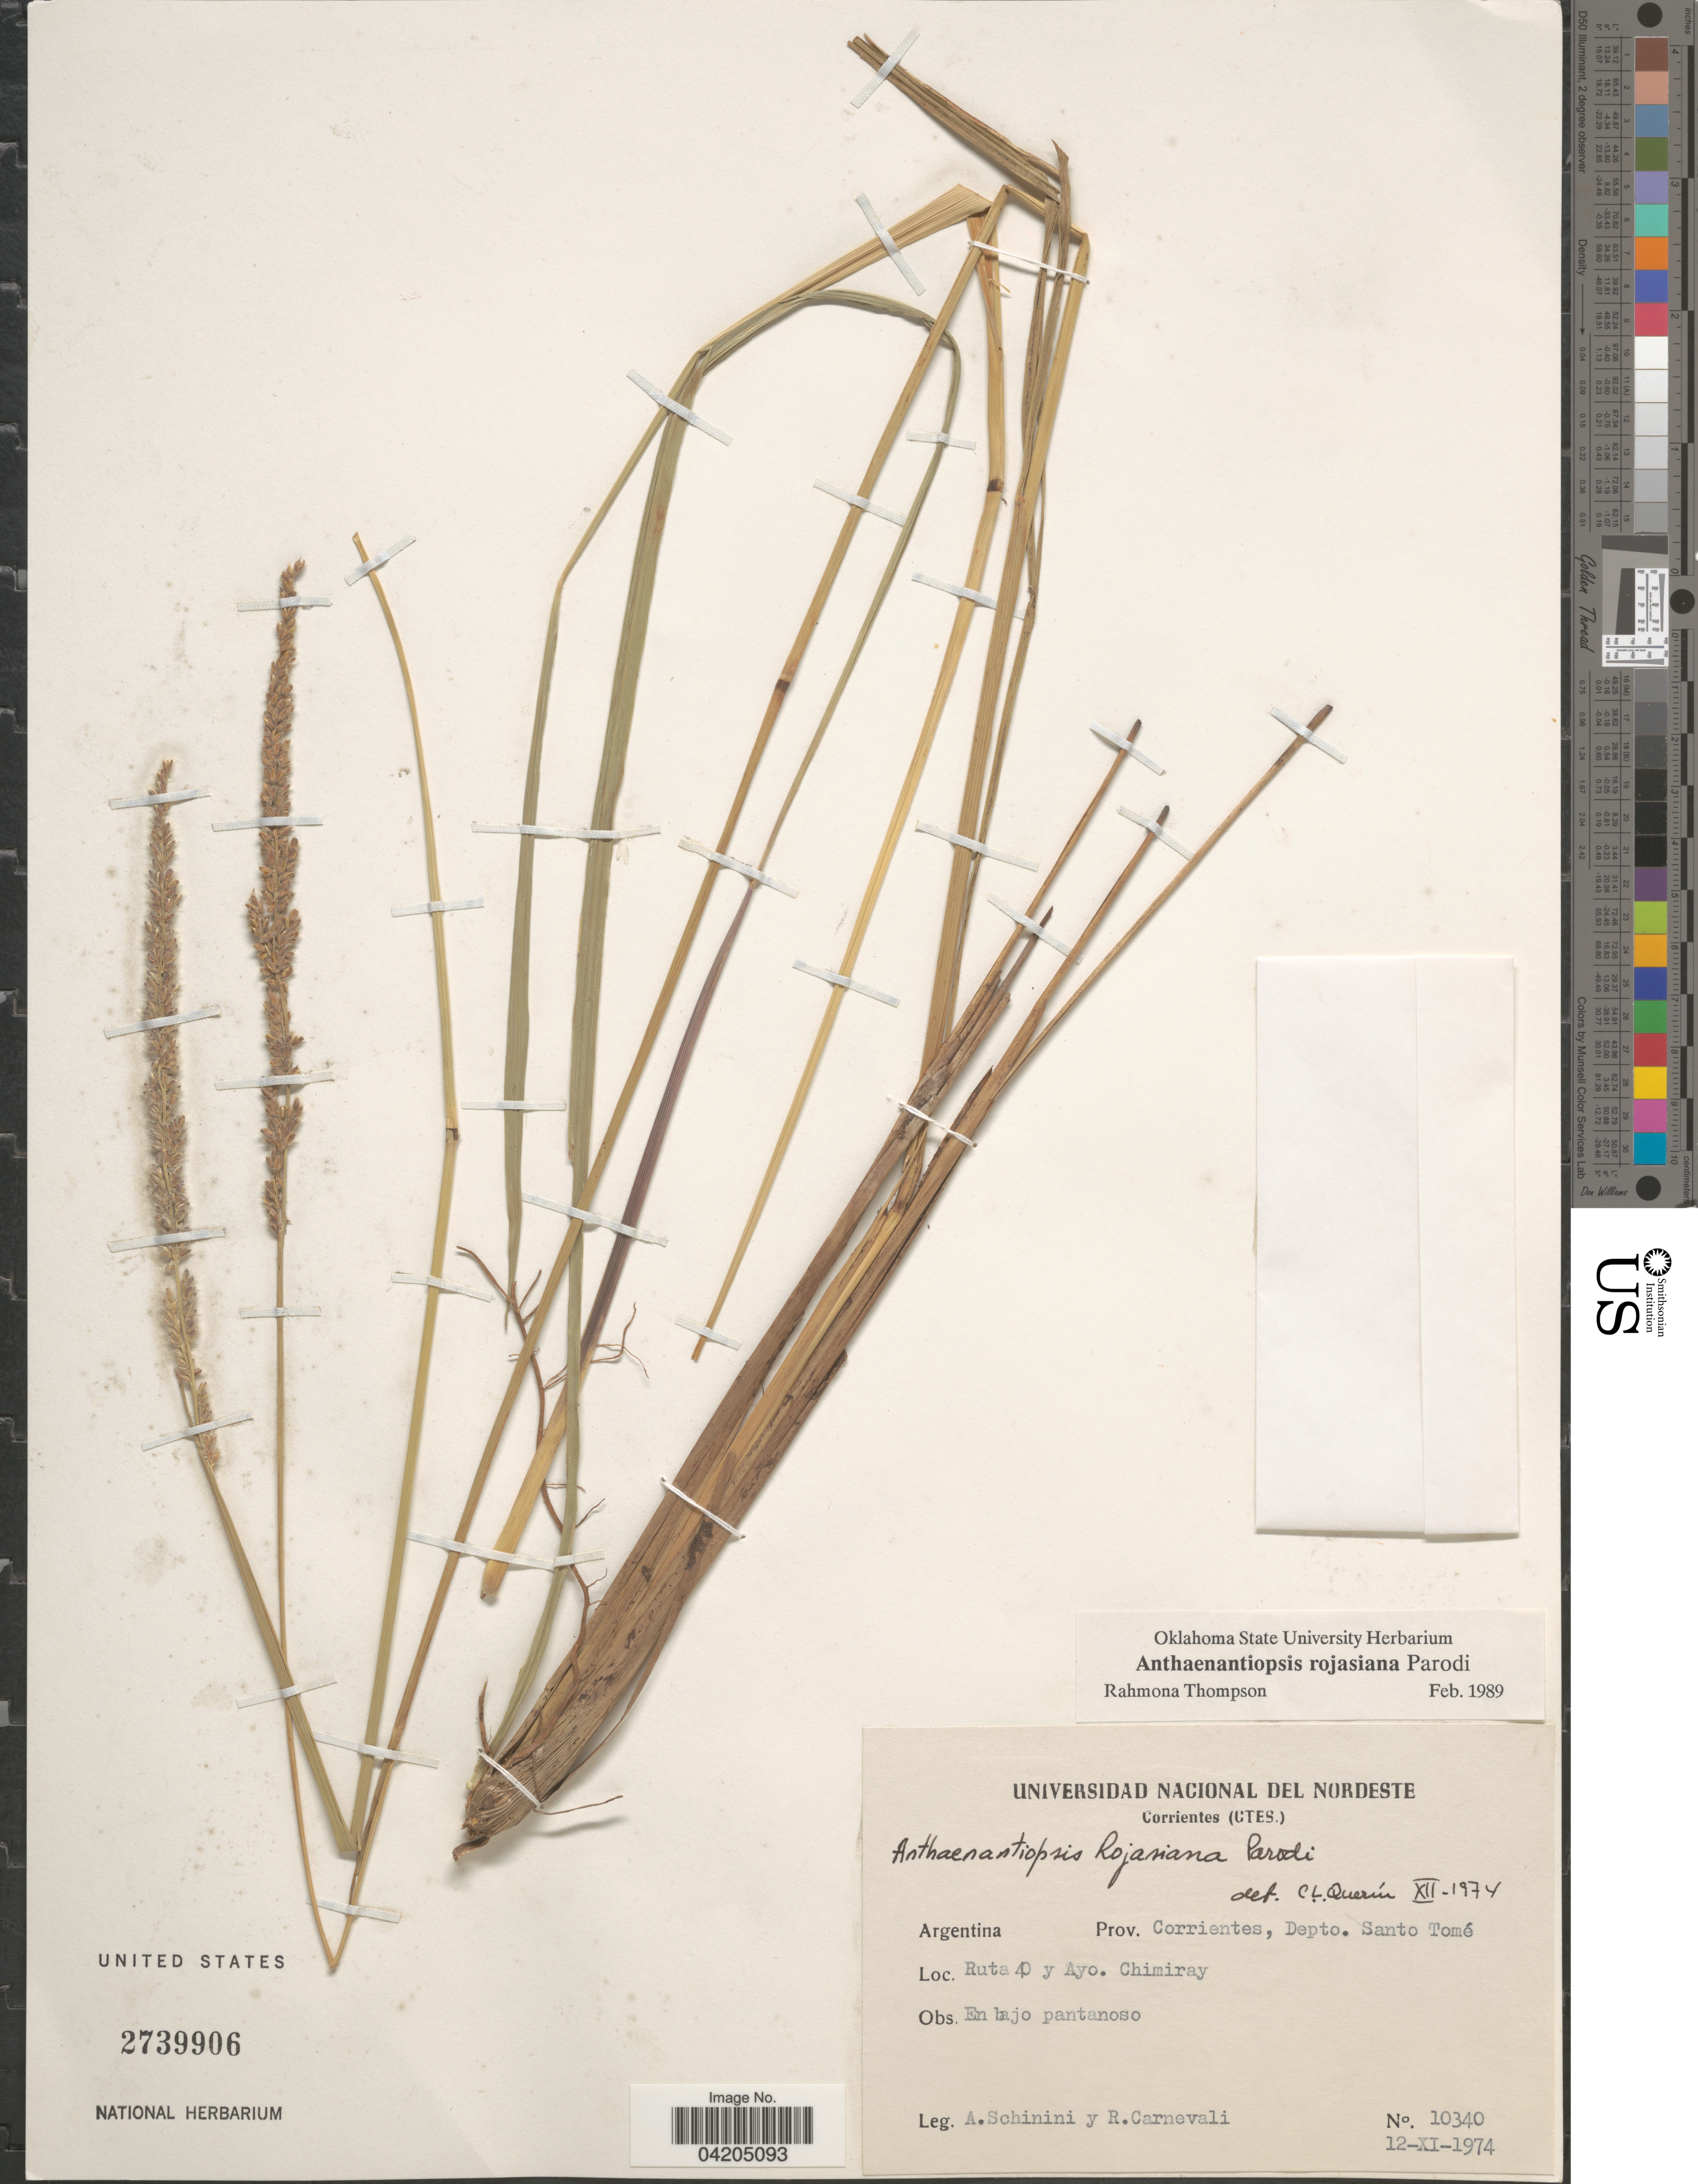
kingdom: Plantae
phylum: Tracheophyta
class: Liliopsida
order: Poales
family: Poaceae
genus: Anthaenantiopsis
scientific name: Anthaenantiopsis rojasiana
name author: Parodi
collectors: A. Schinini & R. Carnevali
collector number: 10340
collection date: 1974-11-12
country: Argentina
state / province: Corrientes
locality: Depto. Santo Tomé. Ruta 40 y Ayo. Chimiray.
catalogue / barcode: US 2739906